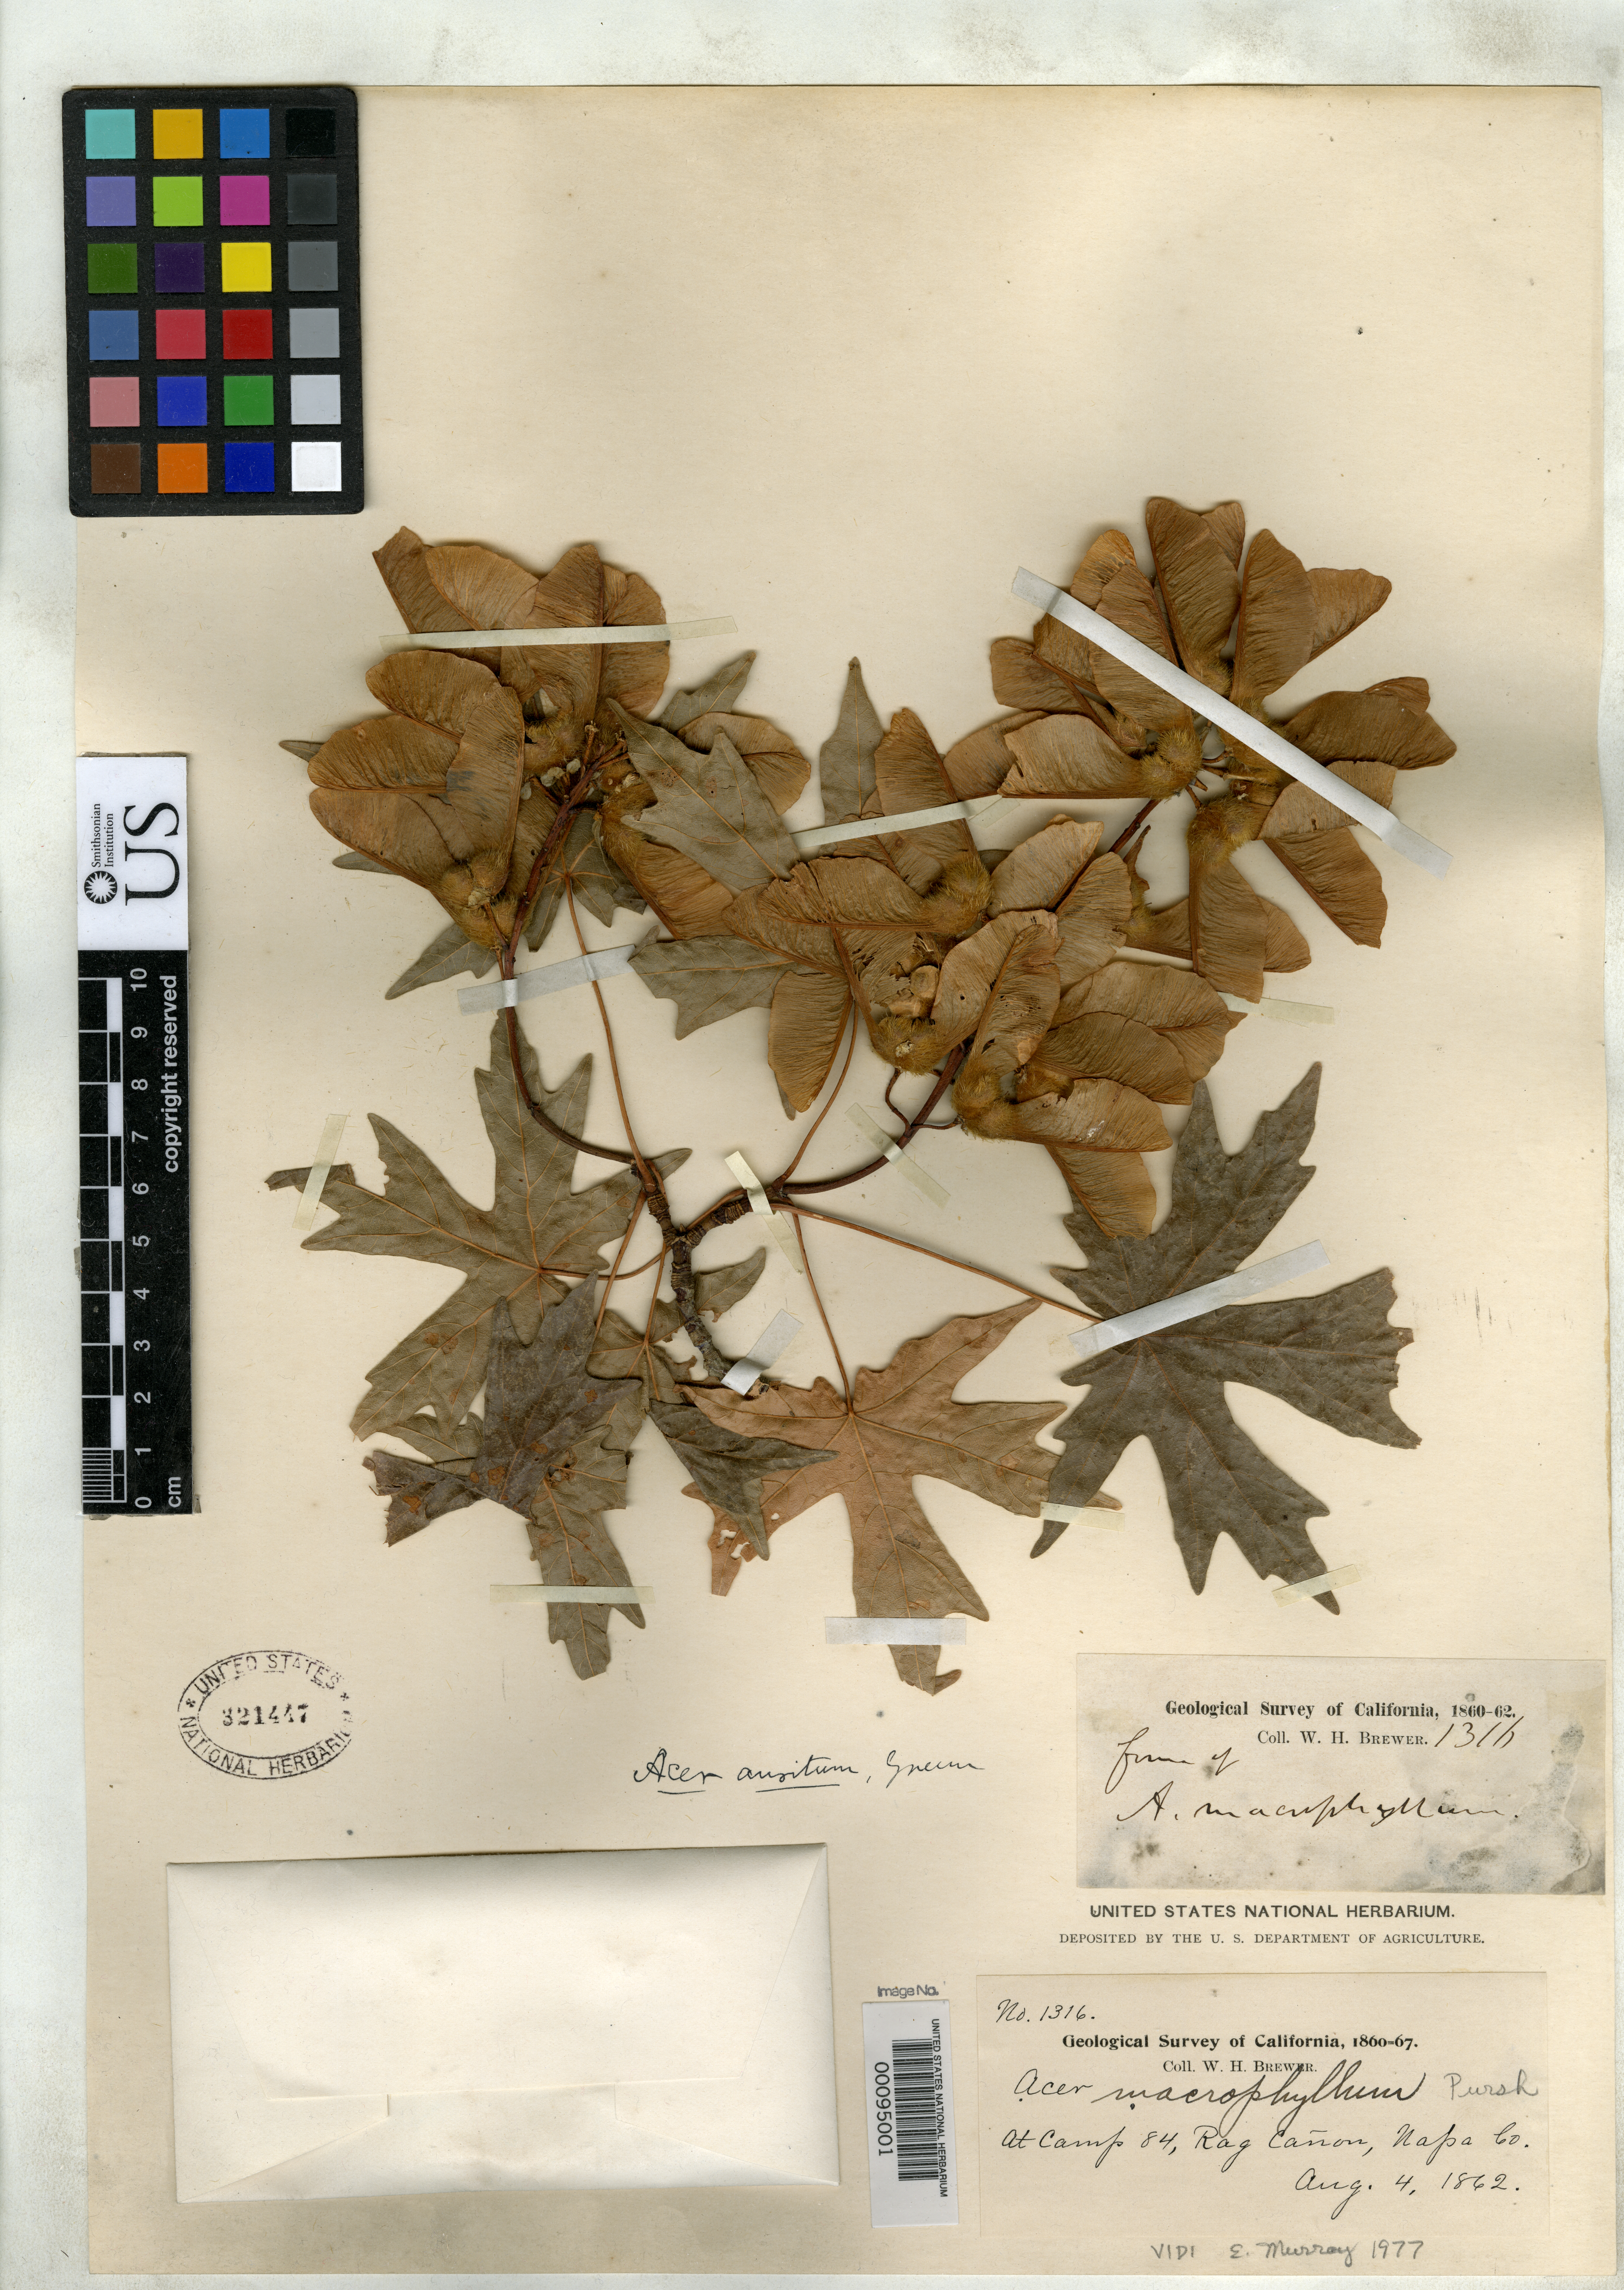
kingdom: Plantae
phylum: Tracheophyta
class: Magnoliopsida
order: Sapindales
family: Sapindaceae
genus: Acer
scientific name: Acer auritum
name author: Greene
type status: Holotype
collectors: W. H. Brewer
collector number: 1316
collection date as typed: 04 Aug 1862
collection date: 1862-08-04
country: United States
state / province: California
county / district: Napa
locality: At Camp 84, Rag Canon.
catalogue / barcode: US 321447